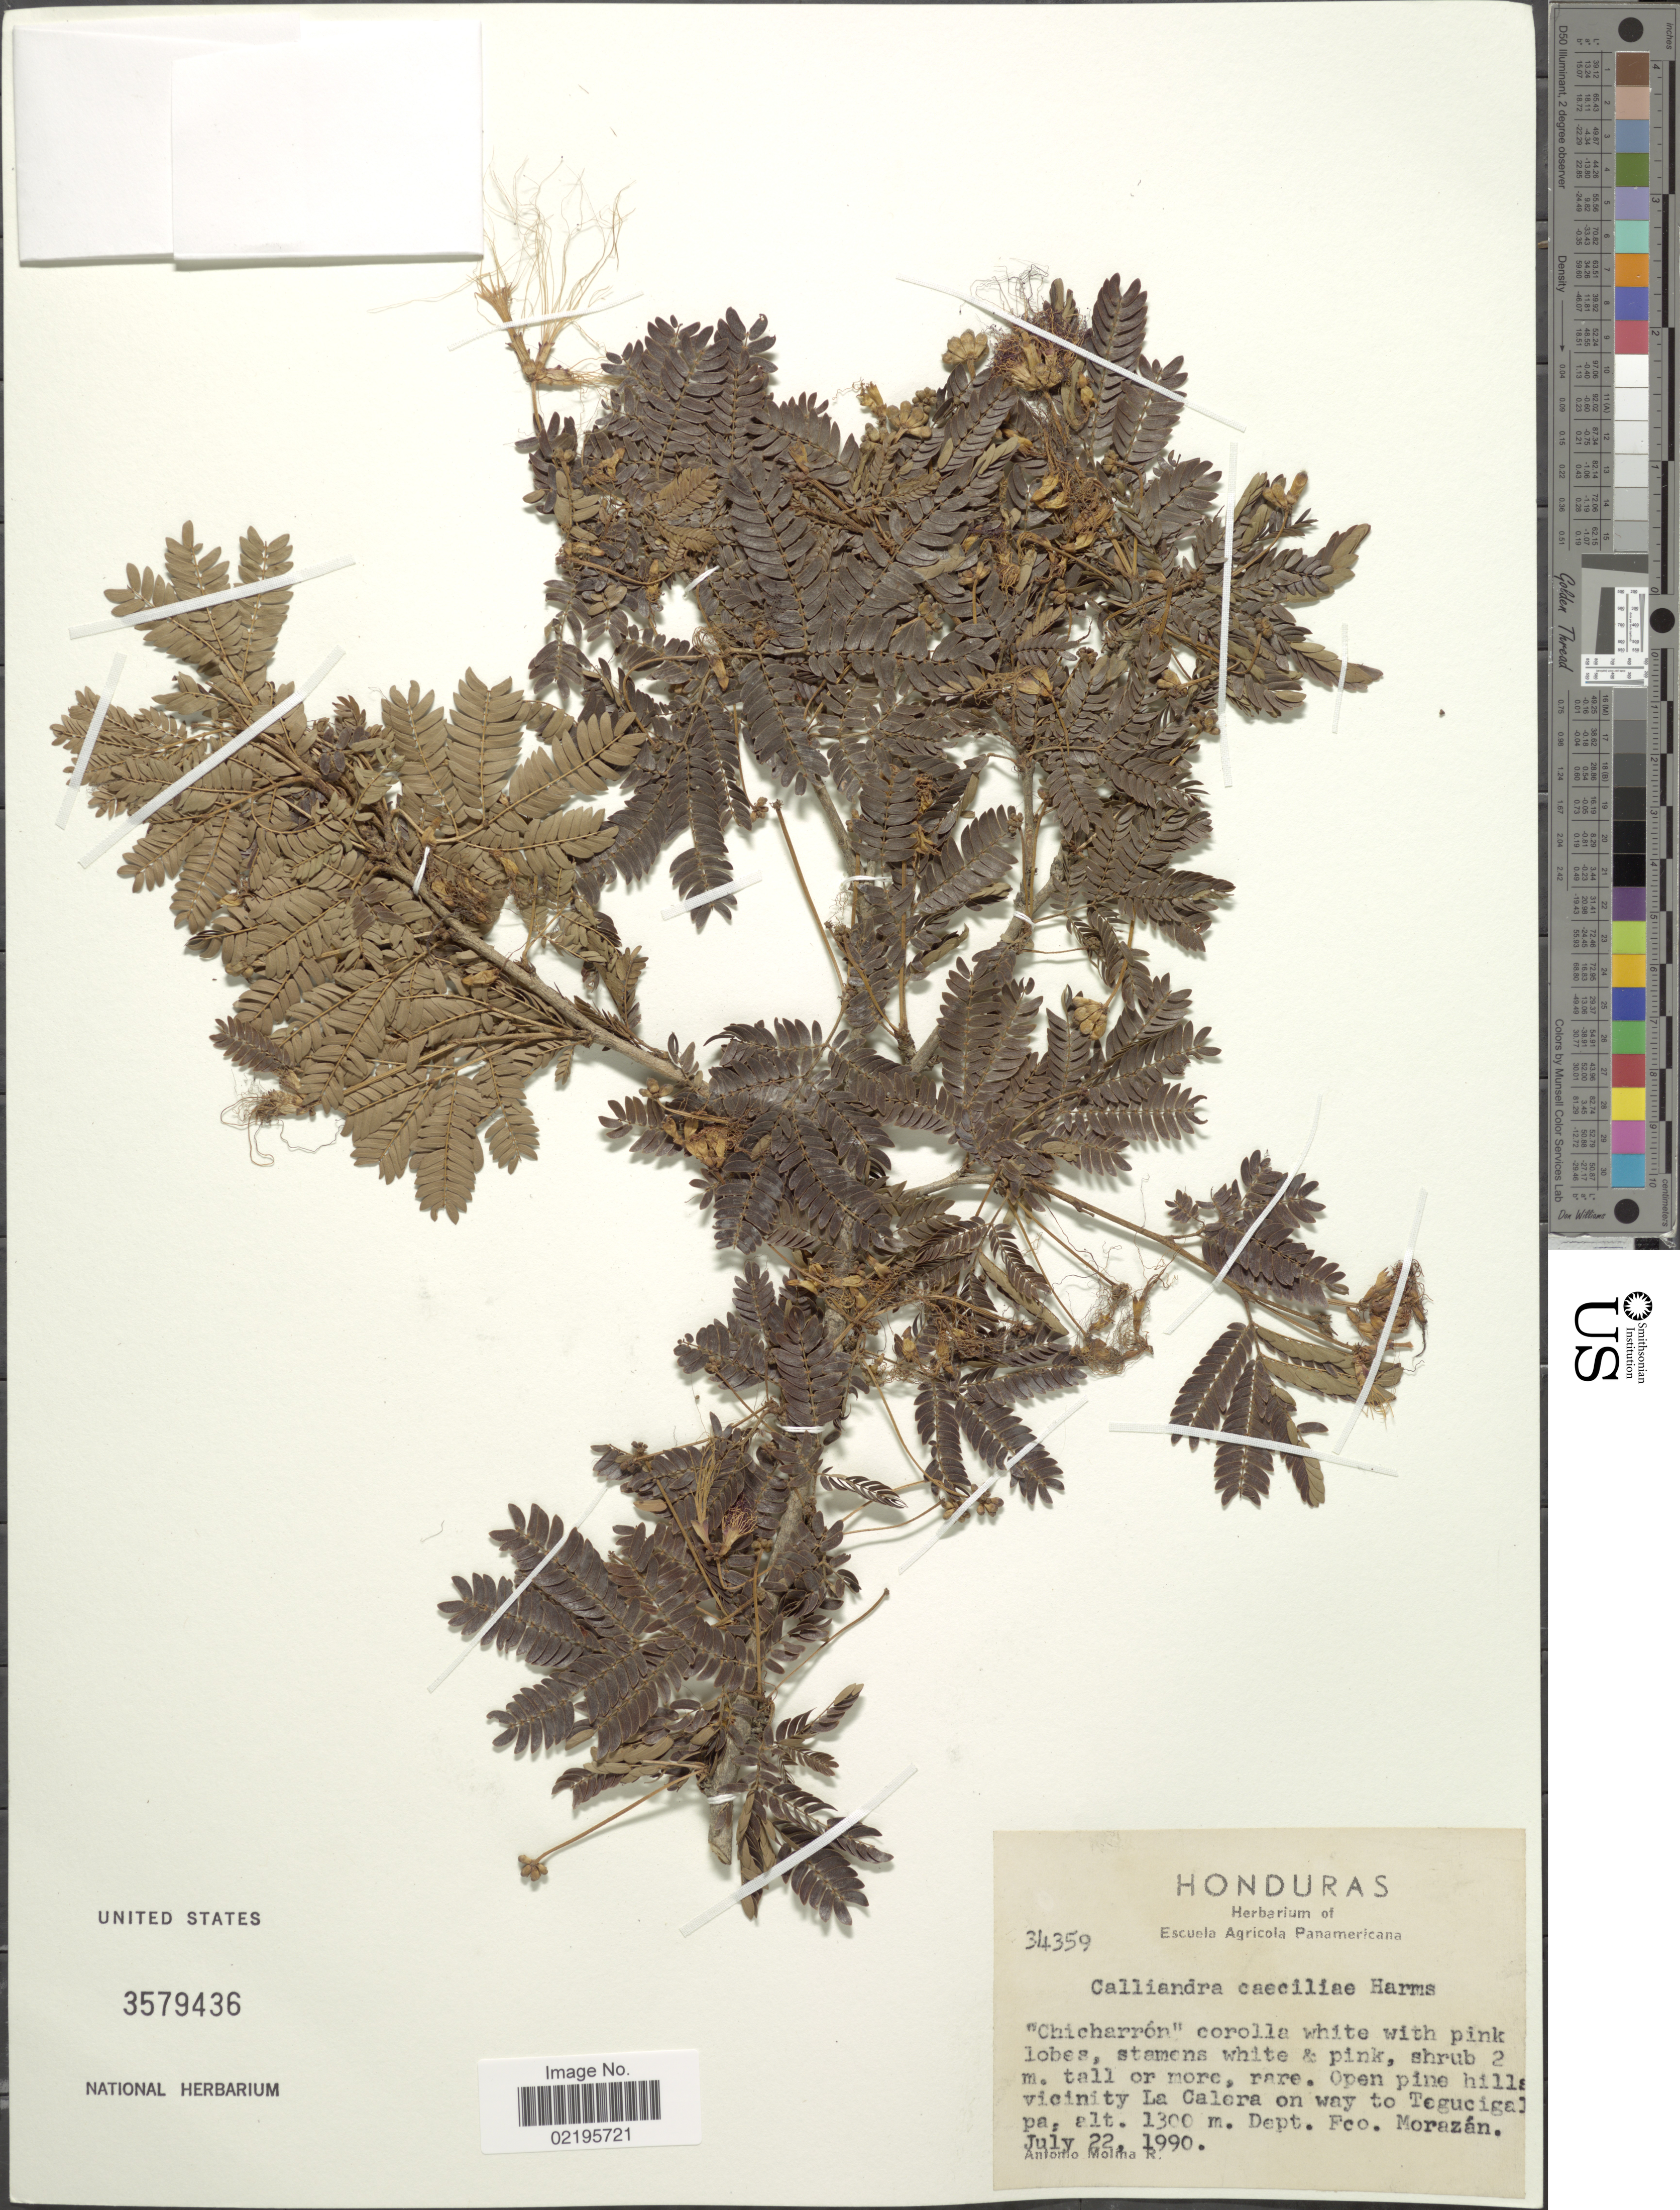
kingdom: Plantae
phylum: Tracheophyta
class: Magnoliopsida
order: Fabales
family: Fabaceae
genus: Calliandra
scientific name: Calliandra caeciliae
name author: Harms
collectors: A. Molina R.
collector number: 34359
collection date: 1990-07-22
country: Honduras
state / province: Fco. Morazán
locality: Open hills vicinity of La Calora on way to Tegucigalpa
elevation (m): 1300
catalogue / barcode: US 3579436